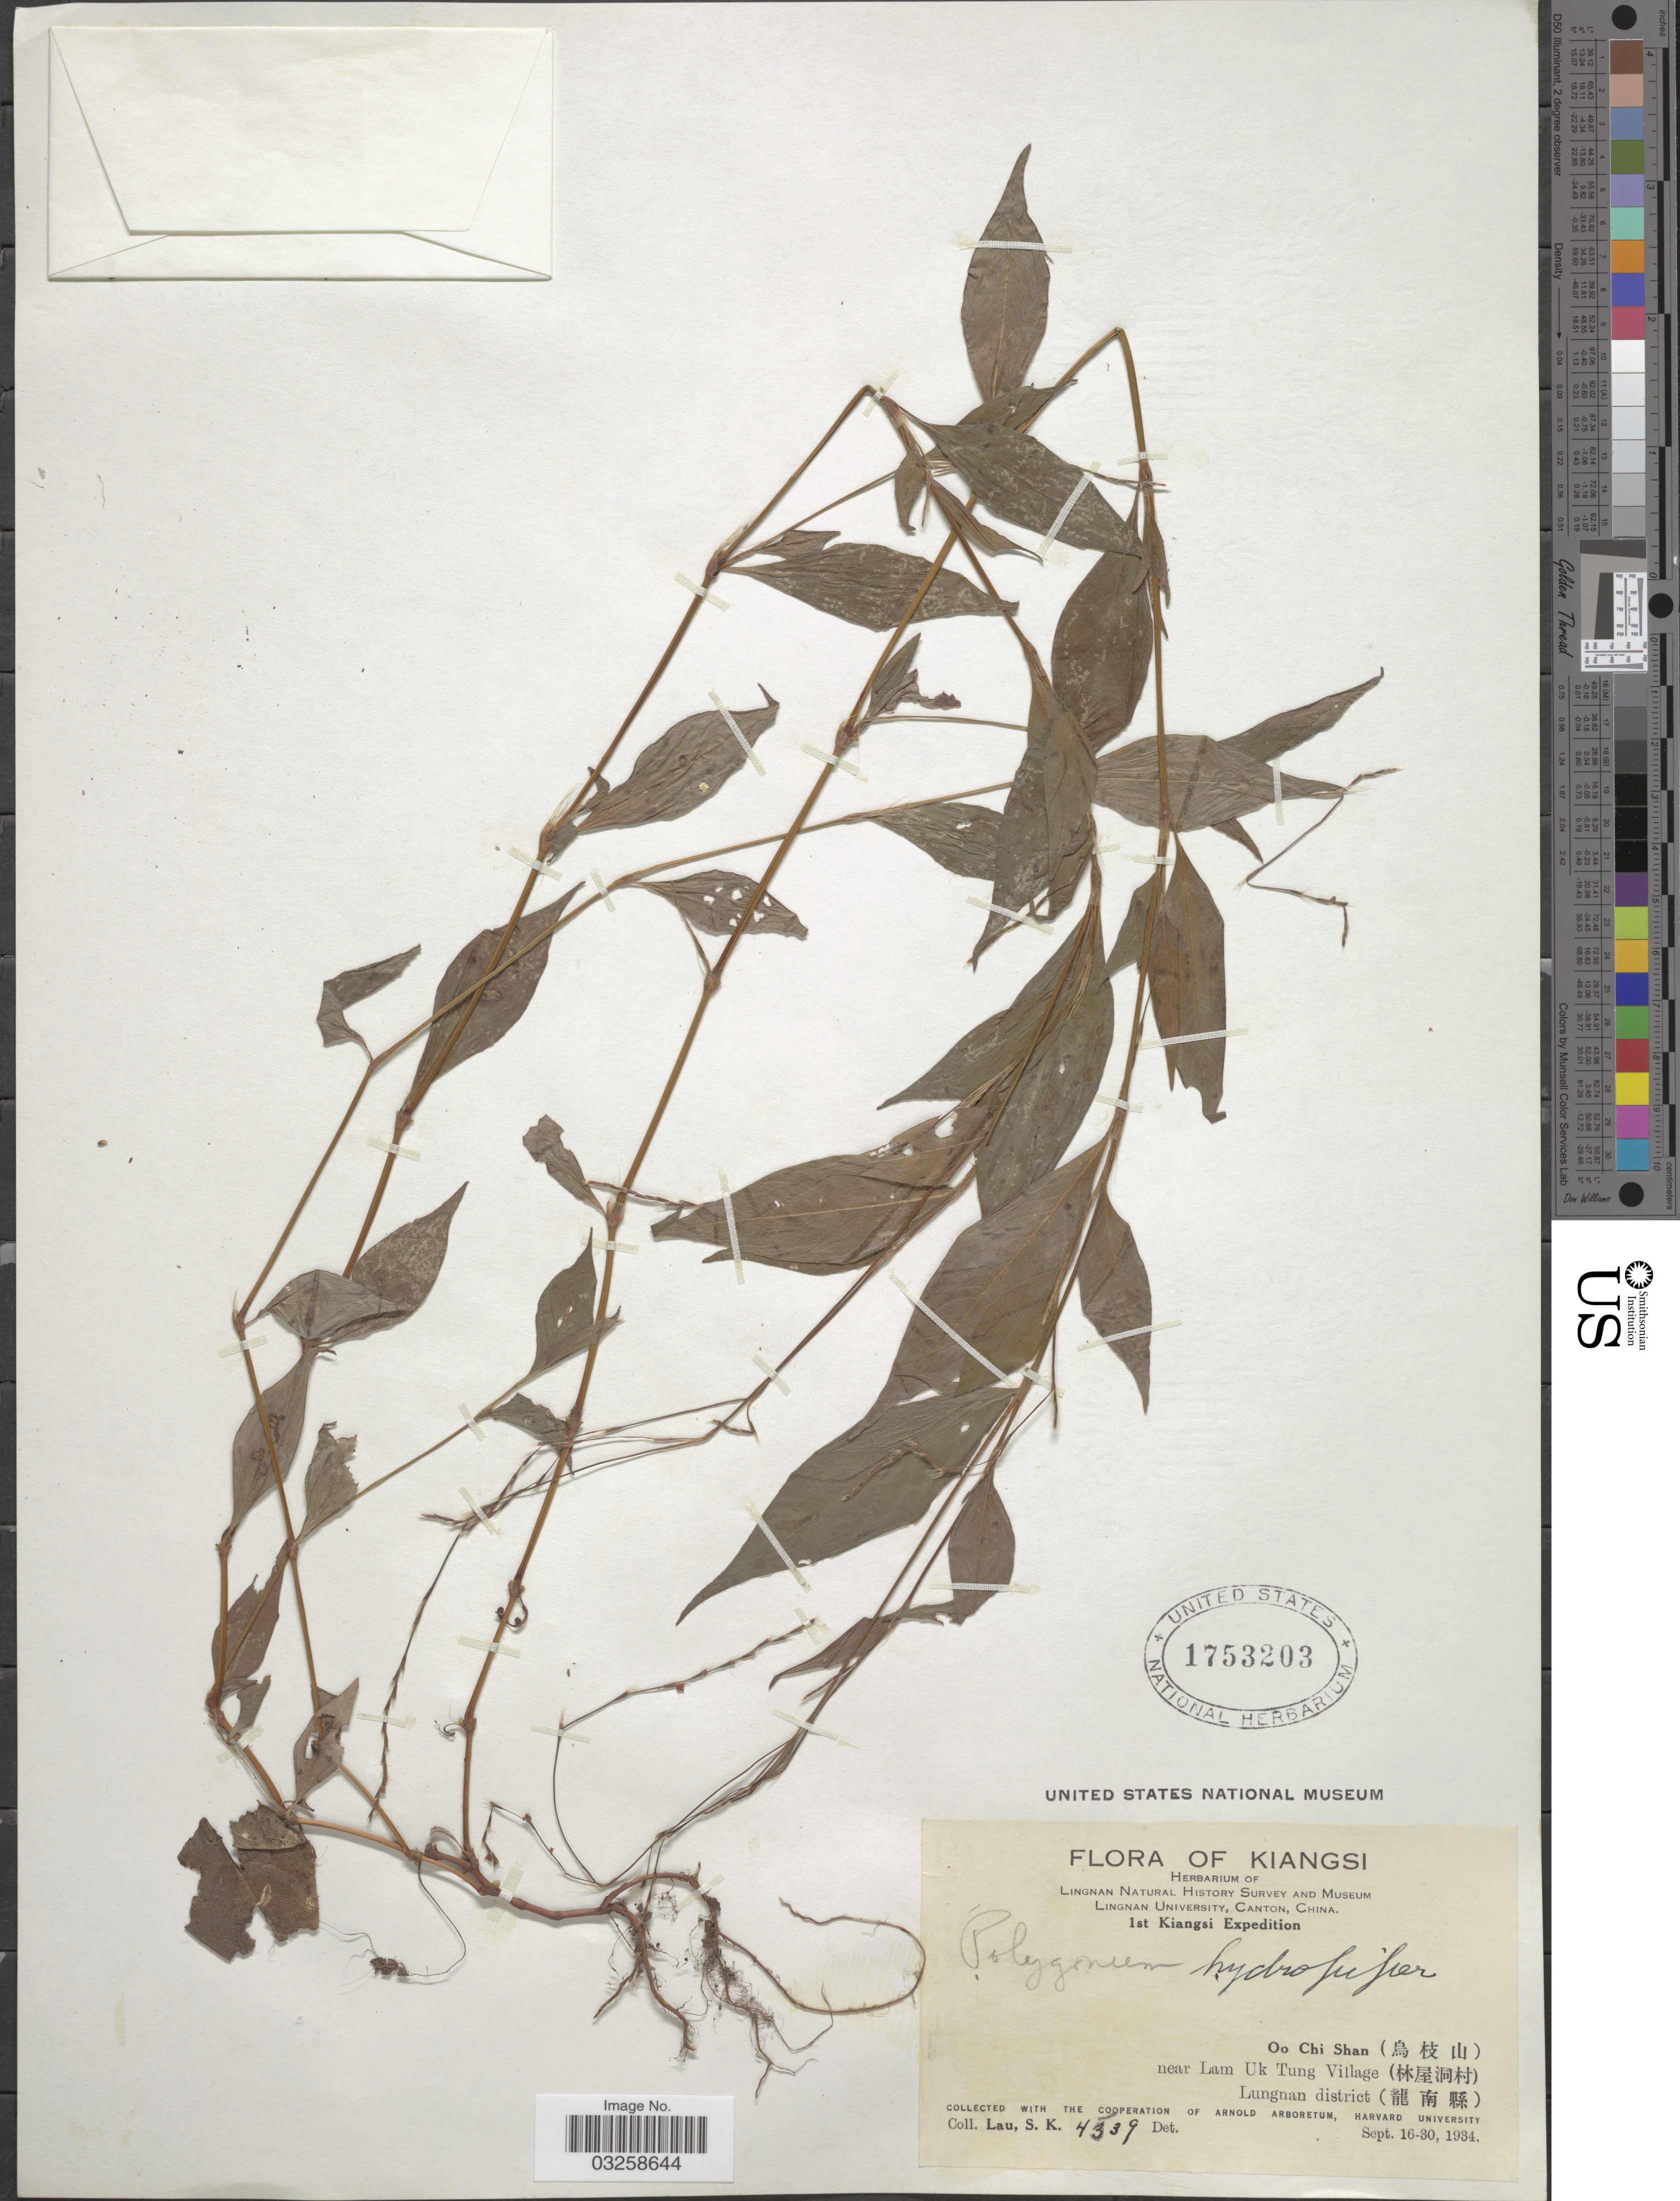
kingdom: Plantae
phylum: Tracheophyta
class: Magnoliopsida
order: Caryophyllales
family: Polygonaceae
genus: Polygonum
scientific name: Polygonum hydropiper var. hydropiper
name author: L.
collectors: S. K. Lau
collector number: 4539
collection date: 1934-09-16/1934-09-30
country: China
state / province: Jiangxi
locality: Kiangsi. Oo Chi Shan. X. near Lam Uk Village. X. Lungnan district. X.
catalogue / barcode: US 1753203